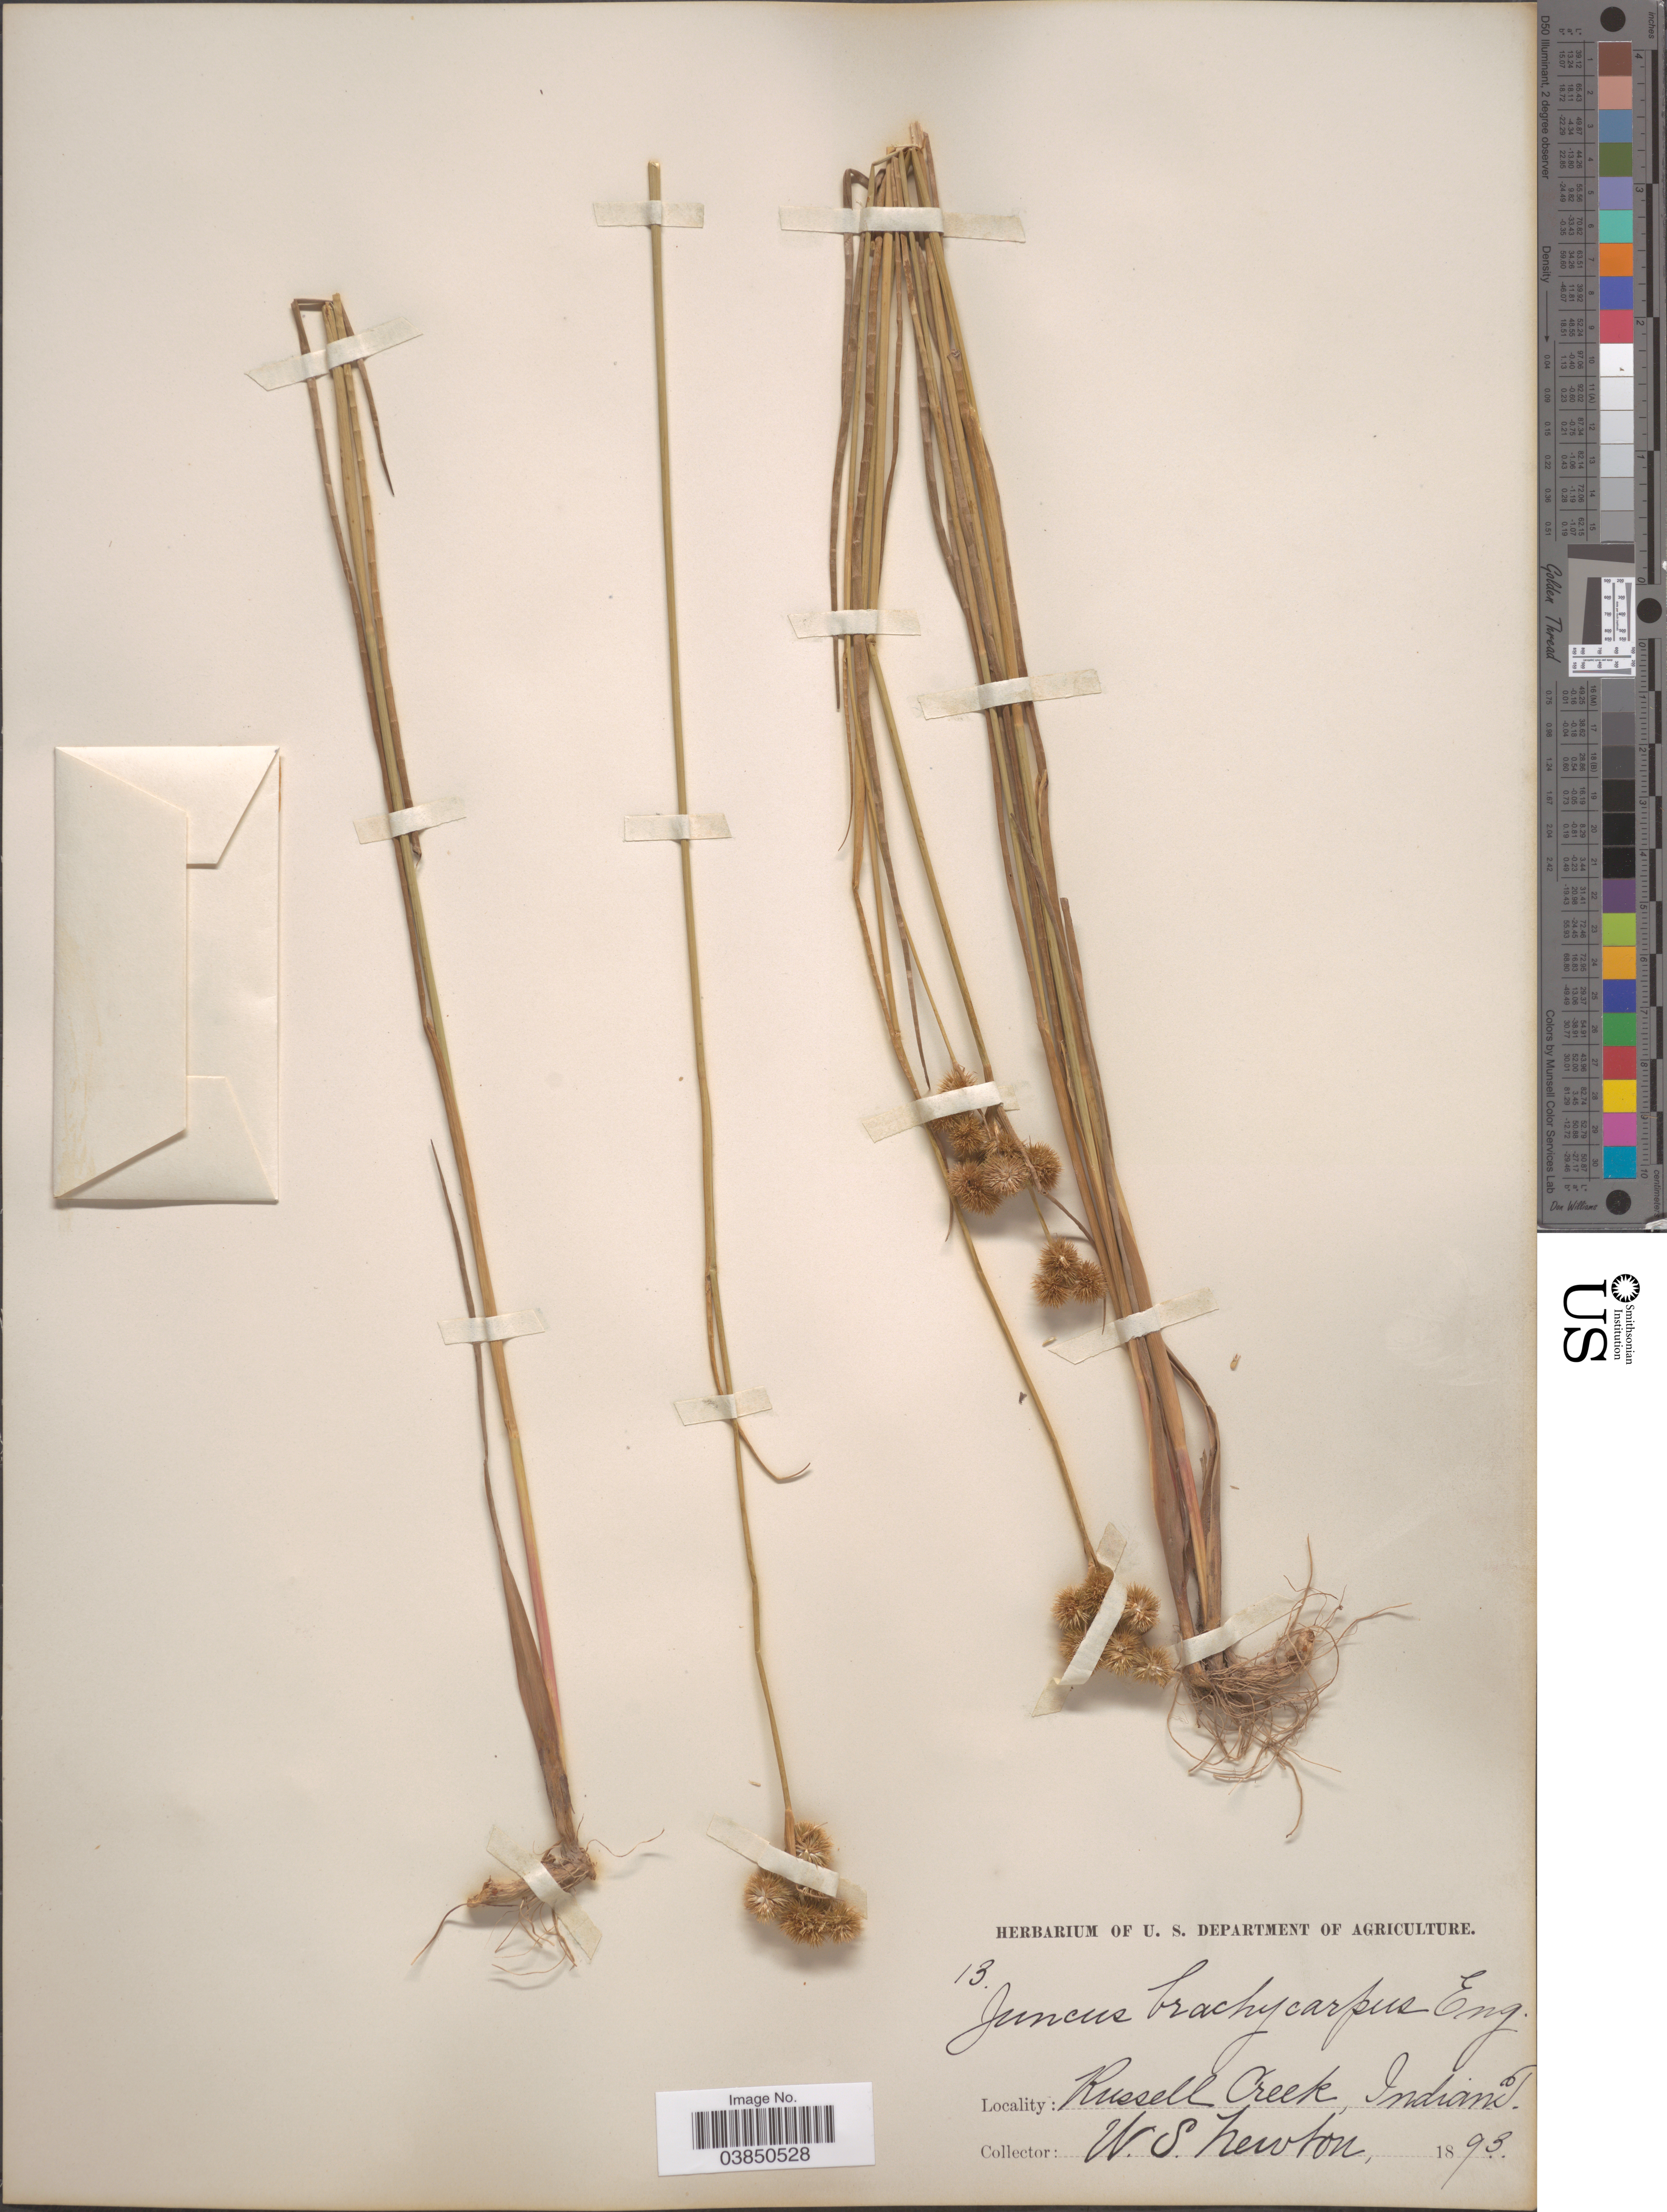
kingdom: Plantae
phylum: Tracheophyta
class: Liliopsida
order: Poales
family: Juncaceae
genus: Juncus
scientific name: Juncus brachycarpus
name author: Engelm.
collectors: W. Newton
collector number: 13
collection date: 1893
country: United States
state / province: Idaho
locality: Russell Creek.